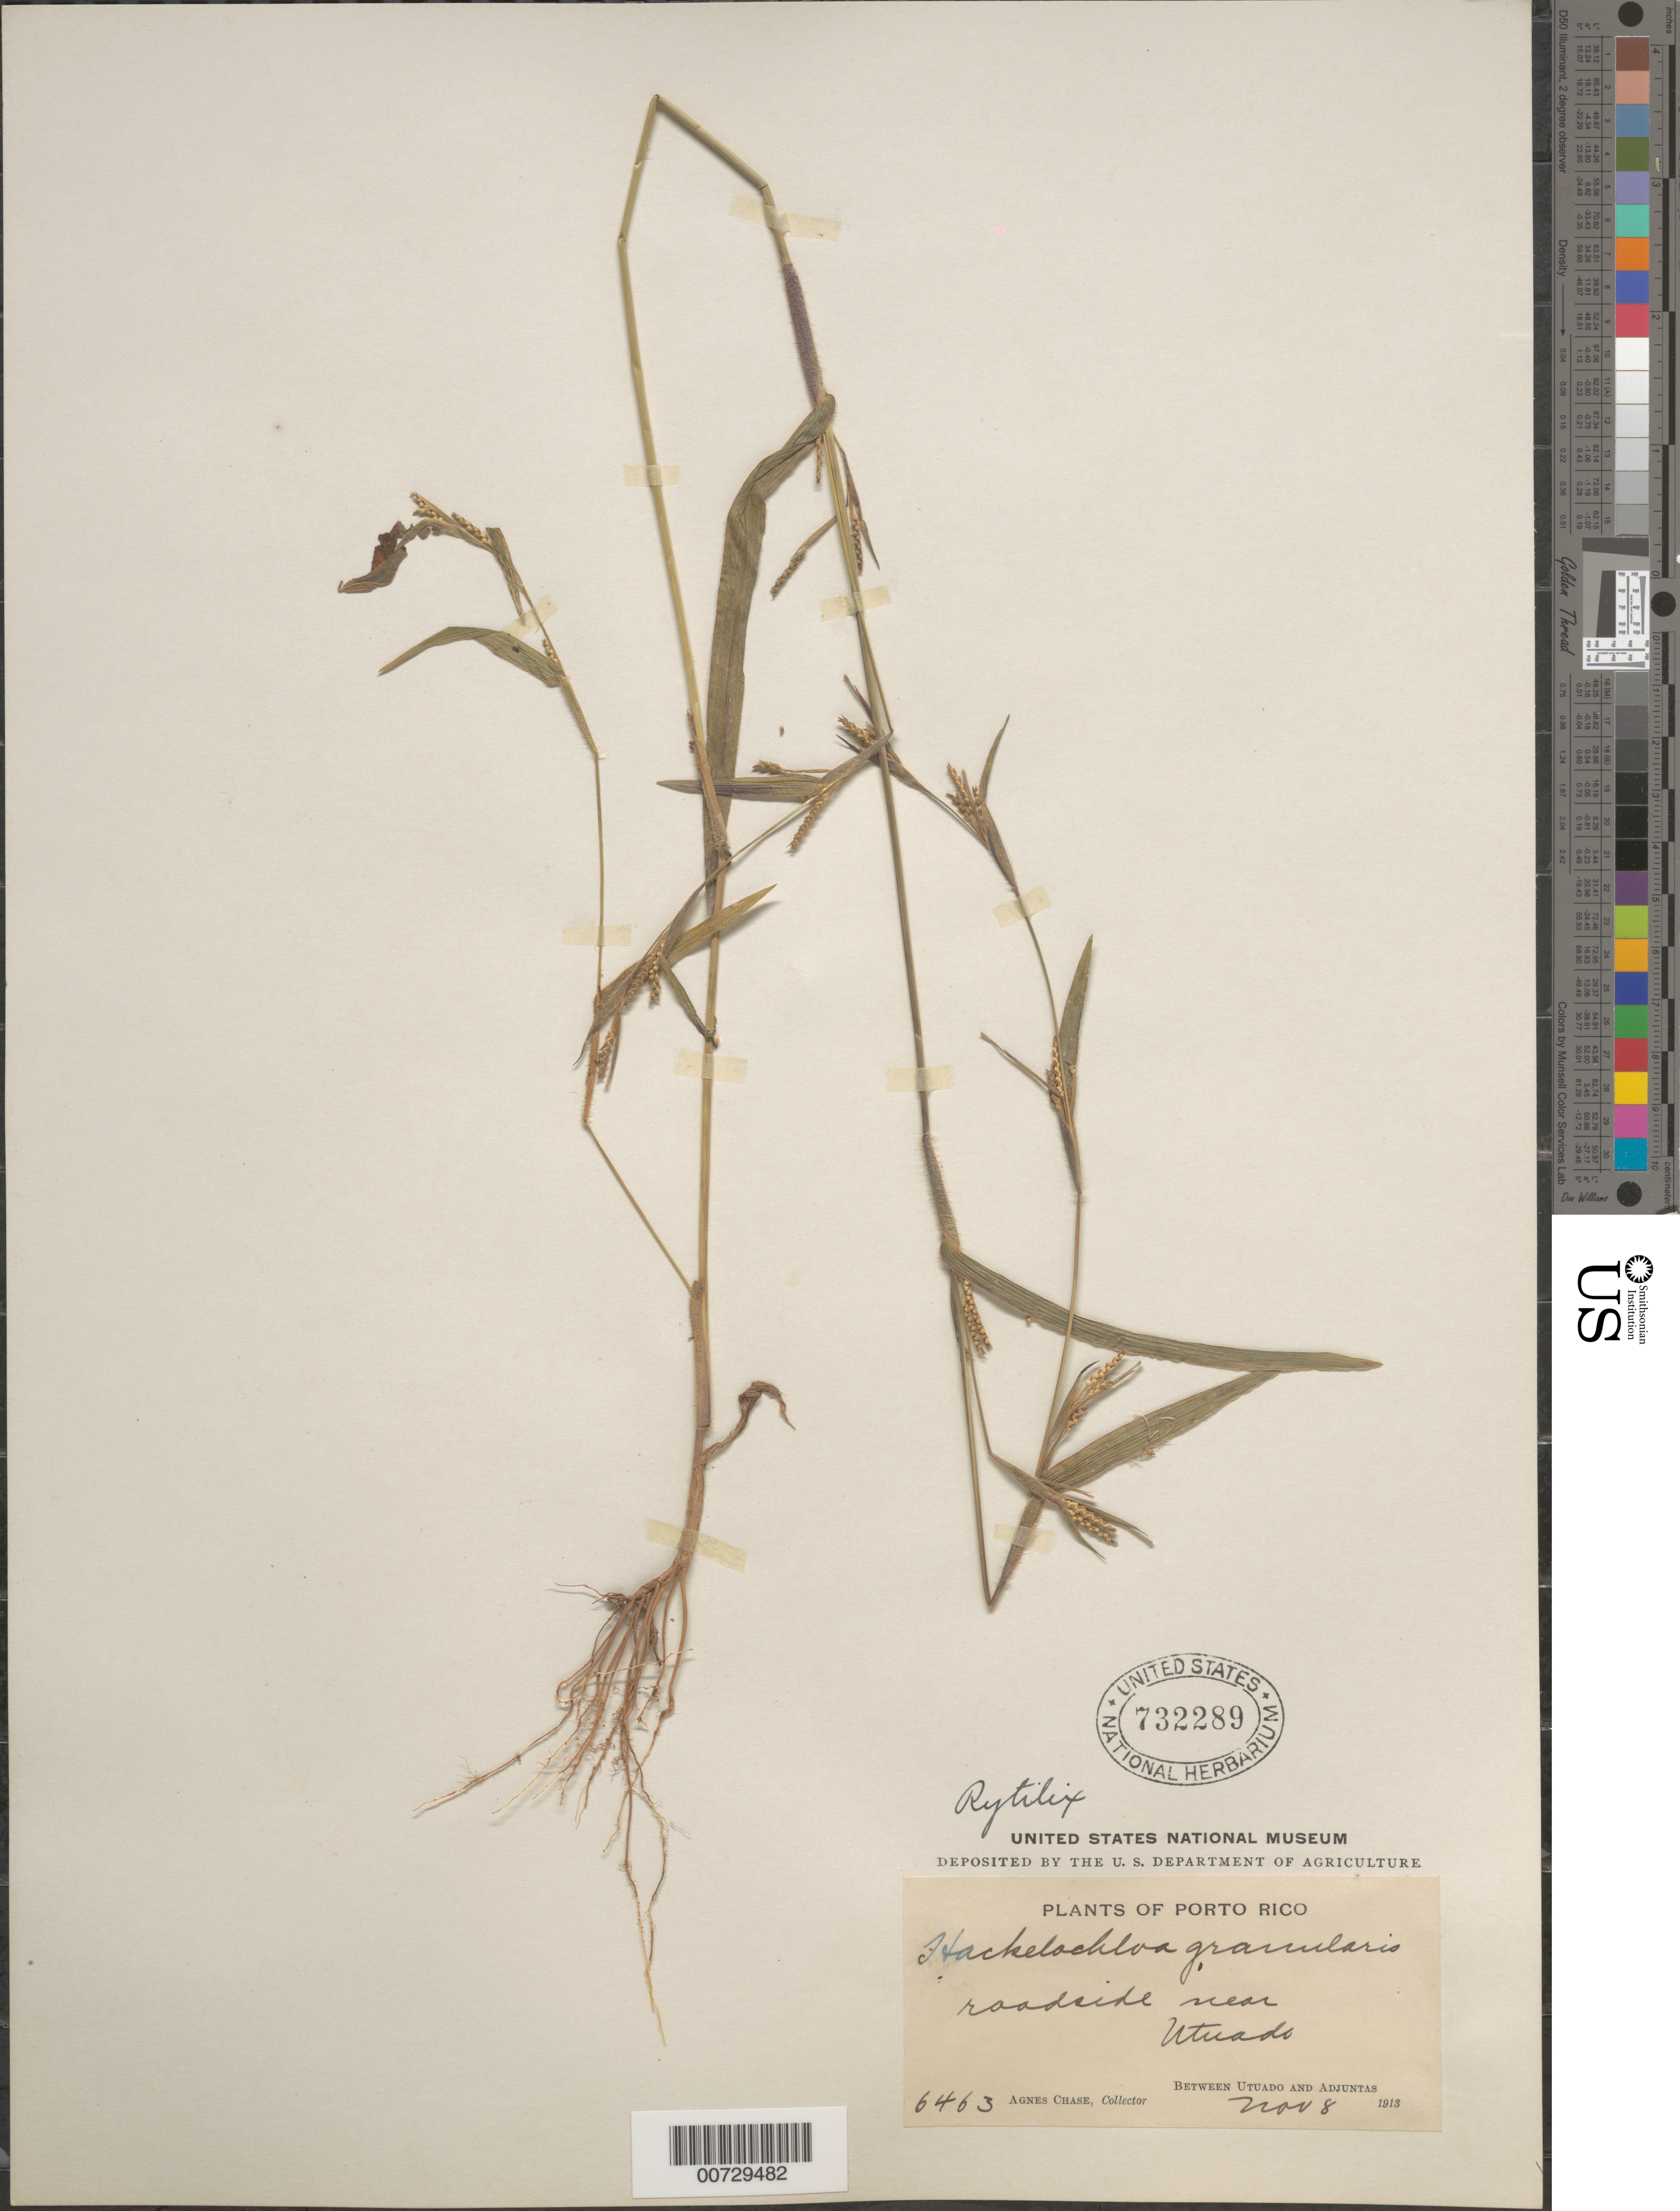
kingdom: Plantae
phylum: Tracheophyta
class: Liliopsida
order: Poales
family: Poaceae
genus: Hackelochloa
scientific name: Hackelochloa granularis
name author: (L.) Kuntze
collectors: A. Chase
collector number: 6463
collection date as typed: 08 Nov 1913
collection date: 1913-11-08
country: Puerto Rico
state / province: Utuado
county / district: Adjuntas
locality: Utuado and Adjuntas, btw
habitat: Roadside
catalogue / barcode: US 732289